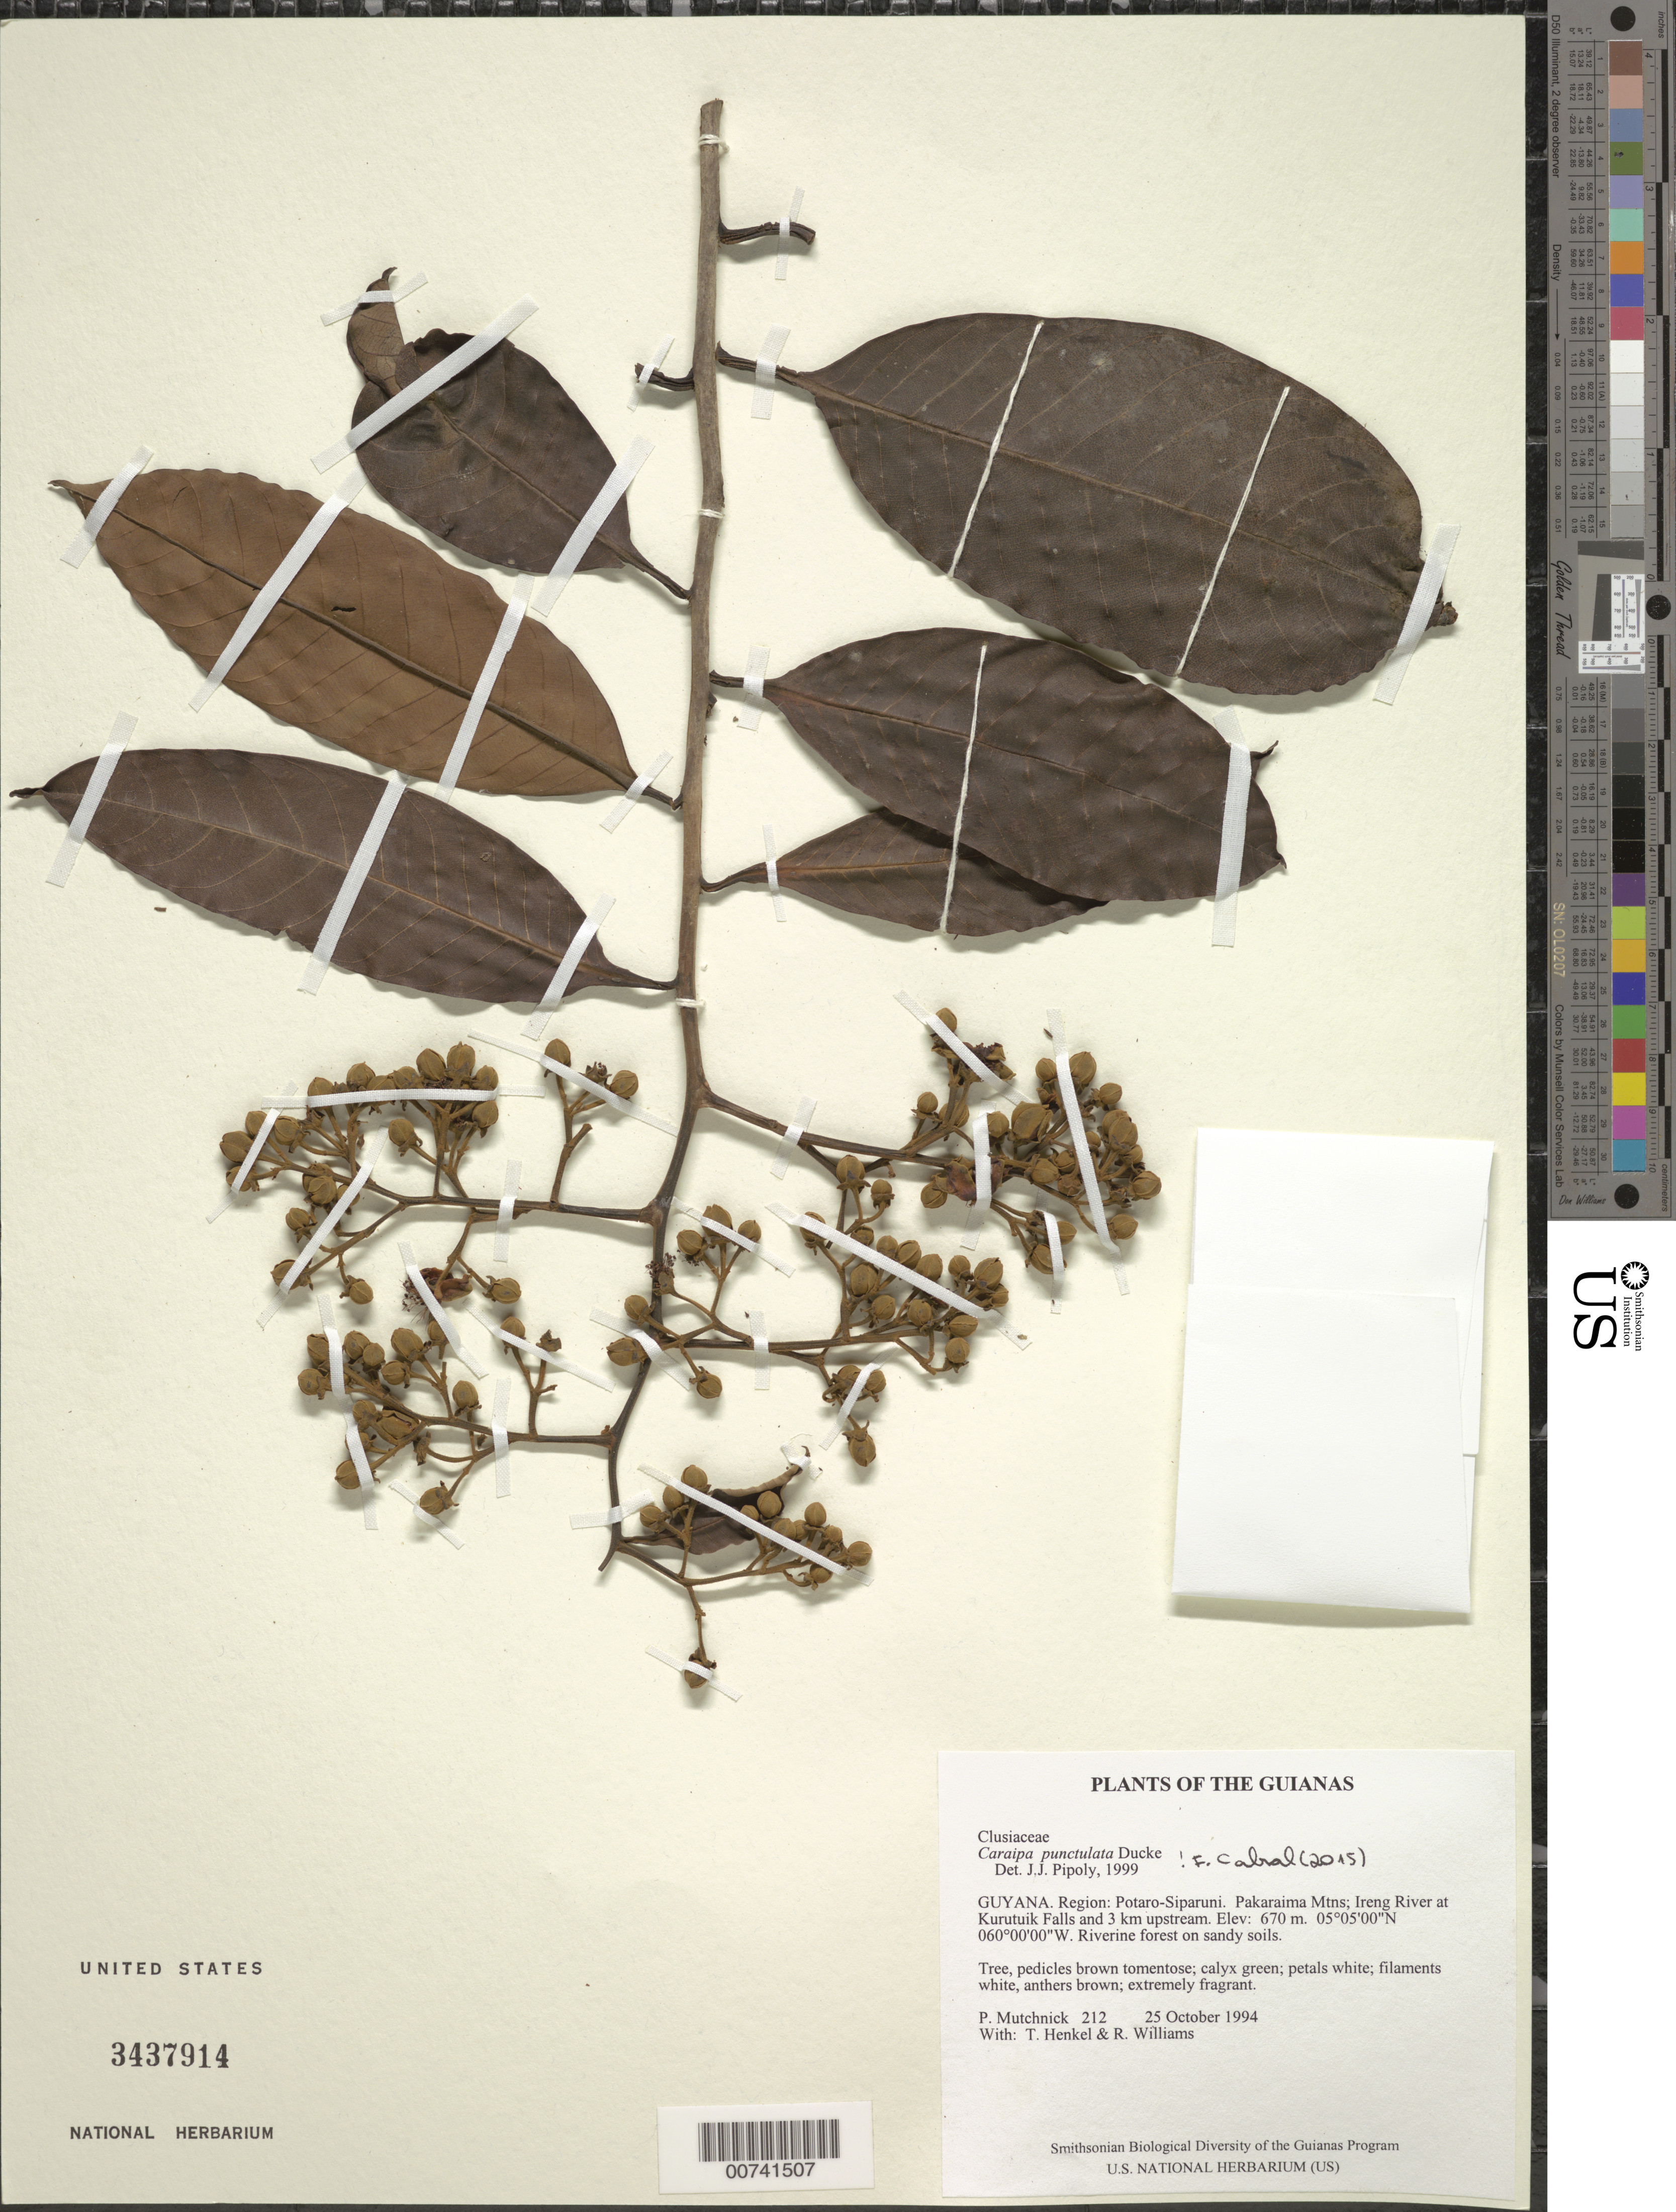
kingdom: Plantae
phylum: Tracheophyta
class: Magnoliopsida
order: Malpighiales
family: Calophyllaceae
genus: Caraipa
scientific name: Caraipa punctulata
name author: Ducke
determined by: Pipoly, J. J., III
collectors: P. Mutchnick, T. Henkel & R. Williams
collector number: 212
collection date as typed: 25 October 1994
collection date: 1994-10-25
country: Guyana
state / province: Potaro-Siparuni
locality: Pakaraima Mtns; Ireng River at Kurutuik Falls and 3 km upstream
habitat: Riverine forest on sandy soils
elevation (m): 670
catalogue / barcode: US 3437914